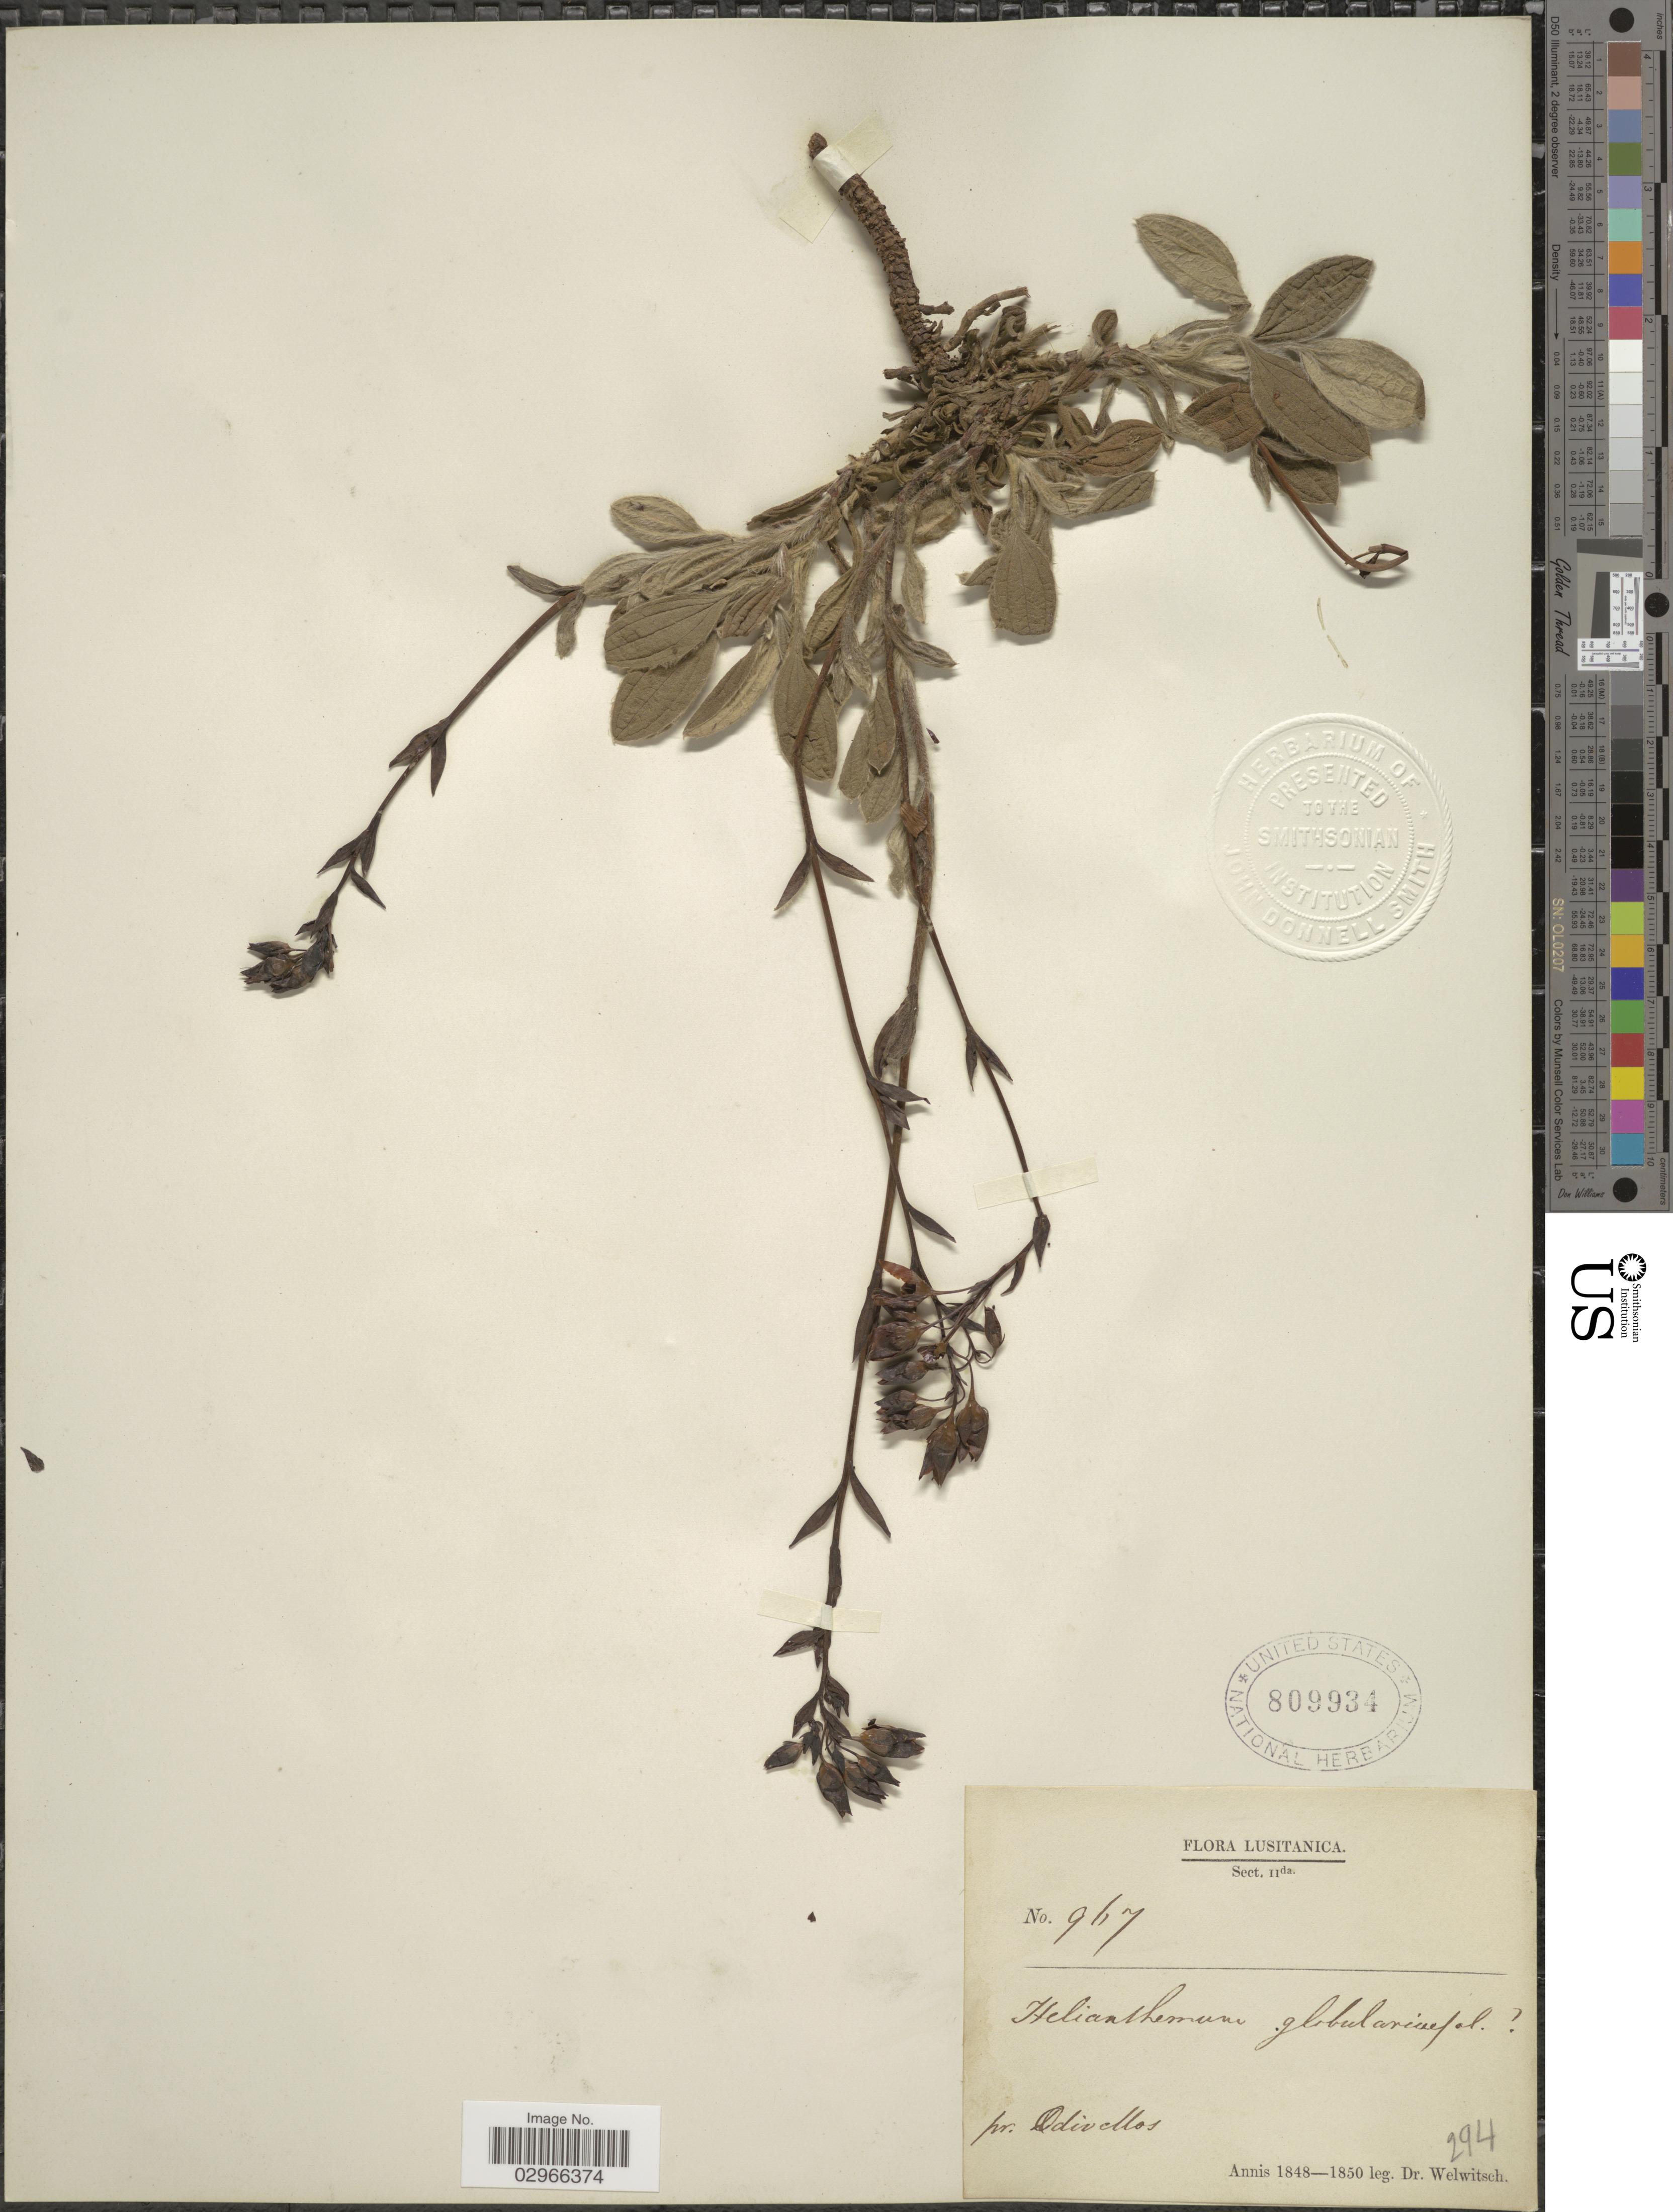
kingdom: Plantae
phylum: Tracheophyta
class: Magnoliopsida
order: Malvales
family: Cistaceae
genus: Tuberaria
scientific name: Tuberaria globulariifolia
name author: (Lam.) Willk.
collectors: -. Welwitsch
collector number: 967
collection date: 1848/1850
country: Portugal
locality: Lusitanica, pr. Odivellos.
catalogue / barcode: US 809934